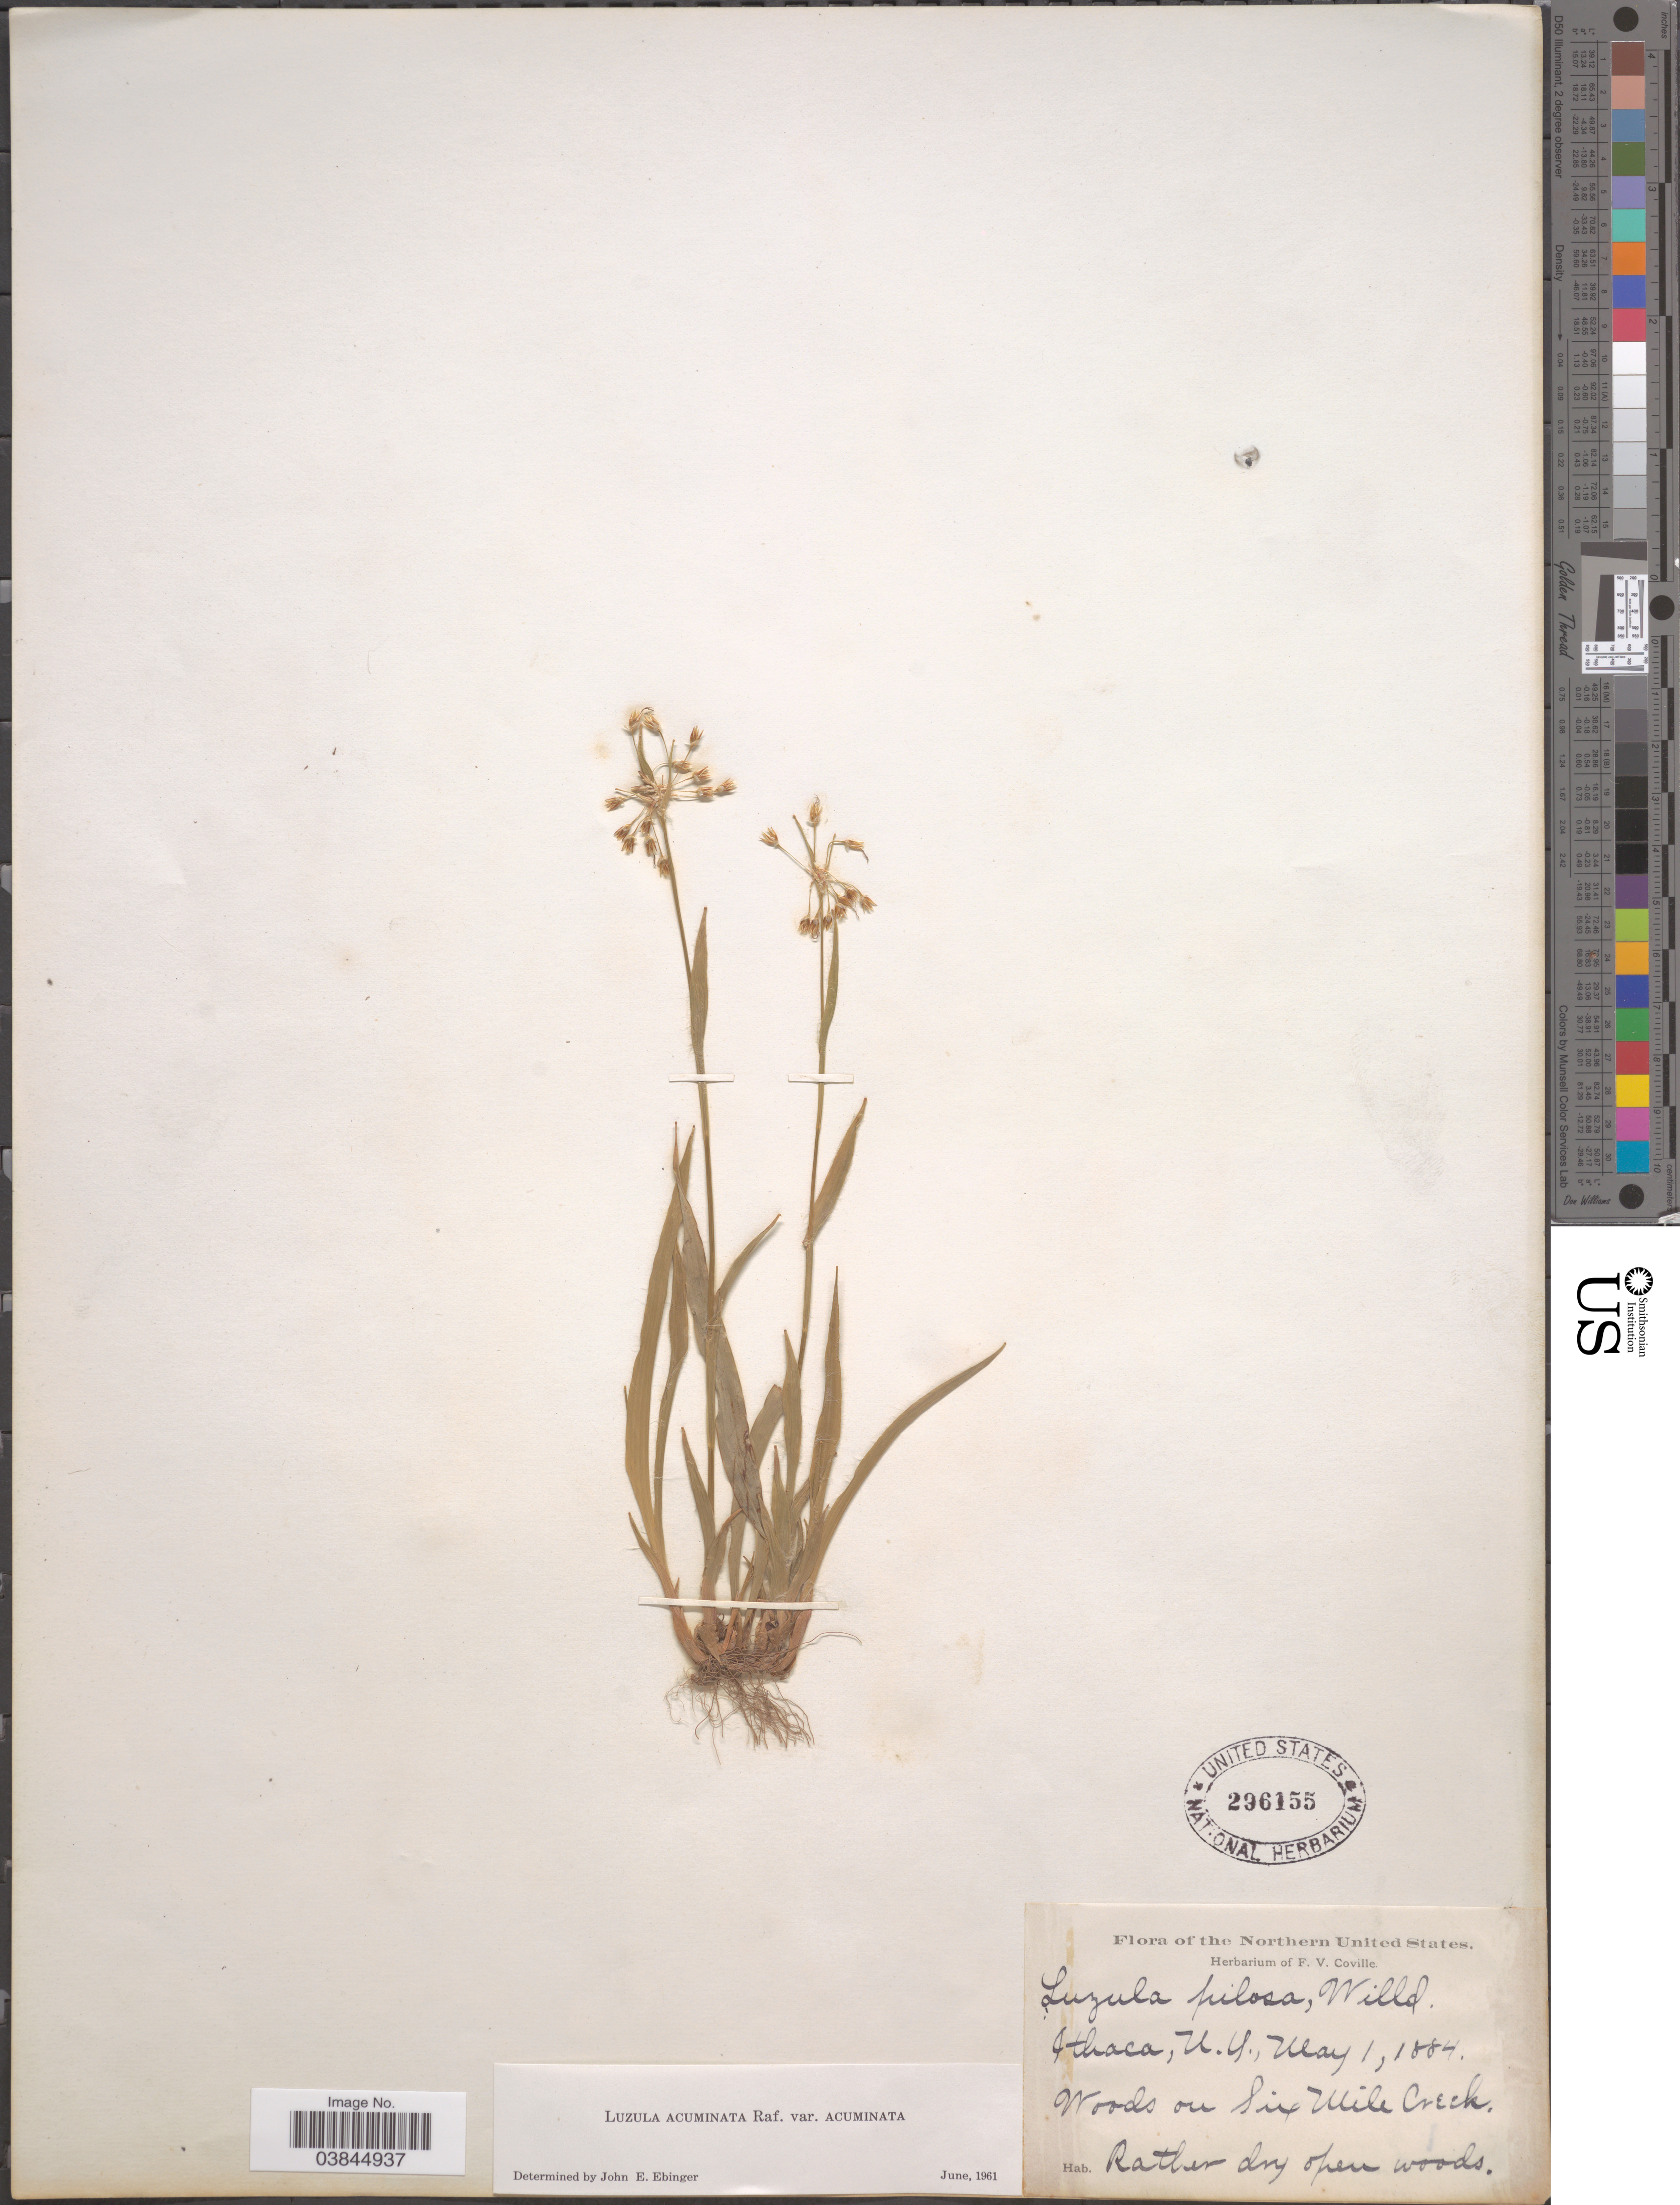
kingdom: Plantae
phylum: Tracheophyta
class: Liliopsida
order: Poales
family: Juncaceae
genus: Luzula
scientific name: Luzula acuminata var. acuminata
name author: Raf.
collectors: F. V. Coville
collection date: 1884-05-01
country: United States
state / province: New York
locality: Northern United States. Ithaca. Woods on Six Mile Creek.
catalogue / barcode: US 296155